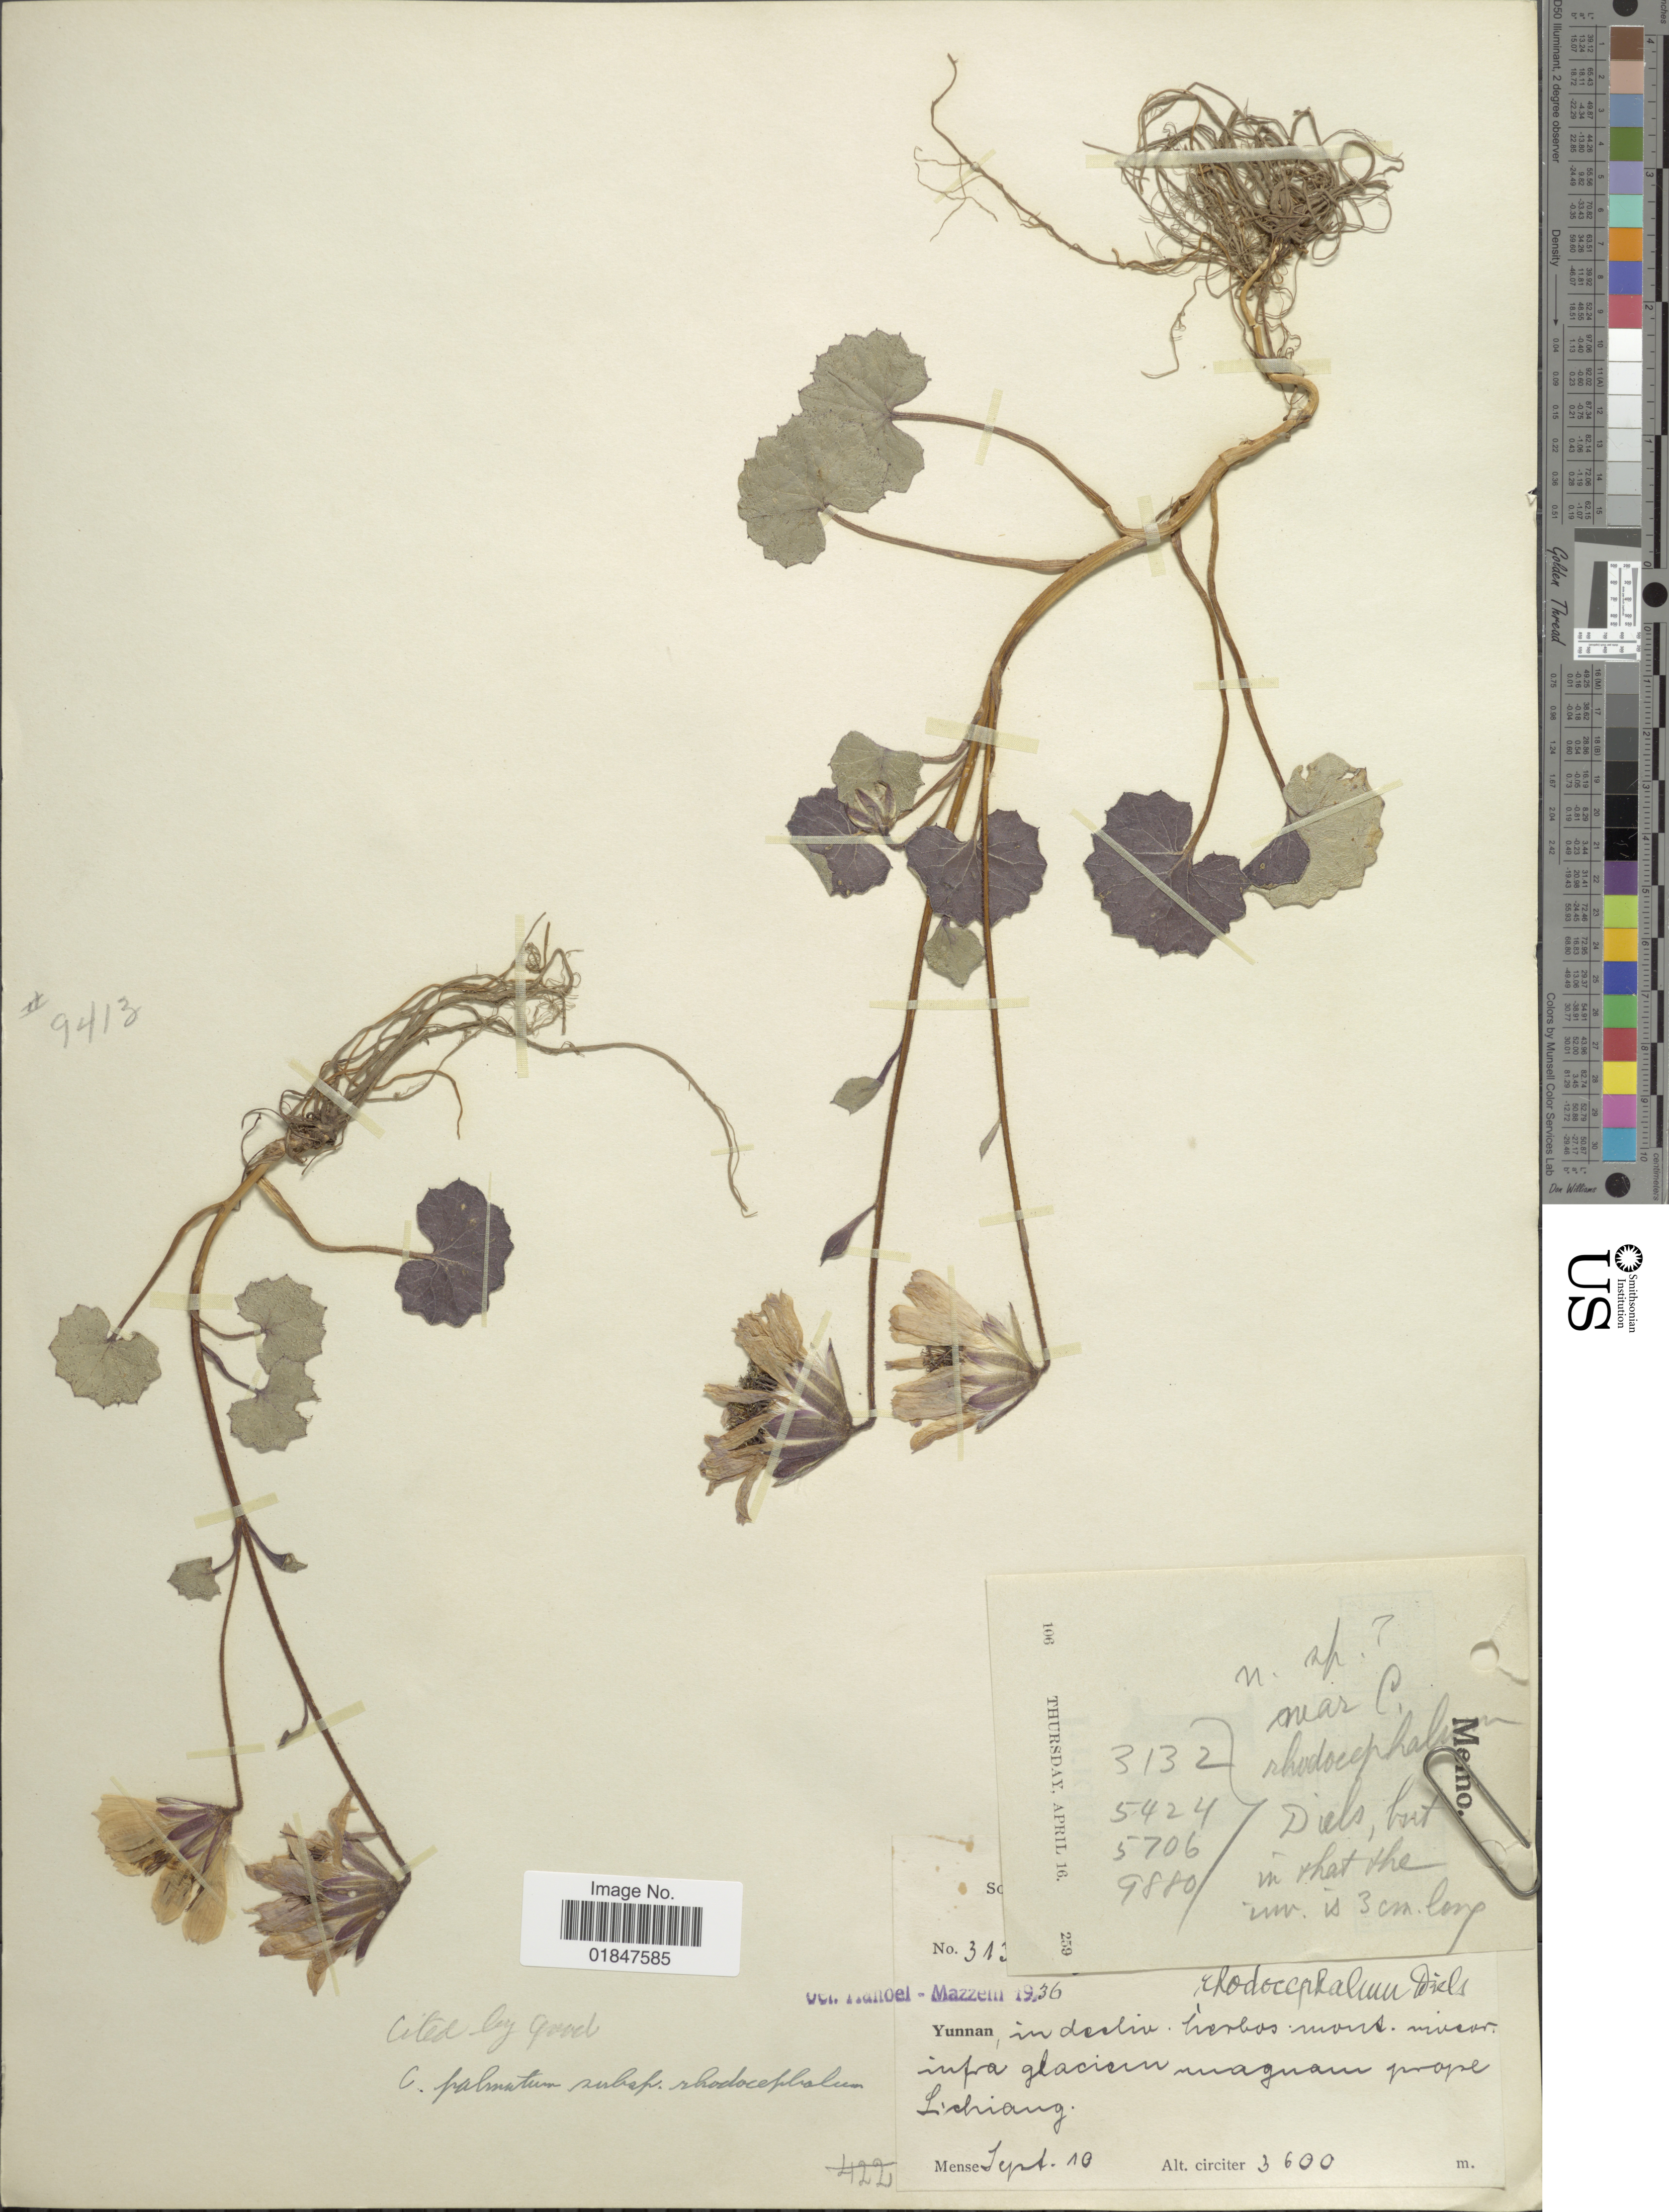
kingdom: Plantae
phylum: Tracheophyta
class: Magnoliopsida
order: Asterales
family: Asteraceae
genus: Cremanthodium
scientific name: Cremanthodium rhodocephalum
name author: Diels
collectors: C. Schneider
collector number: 3132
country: China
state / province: Yunnan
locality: Prope Lichiang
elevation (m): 3600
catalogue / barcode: US 776770